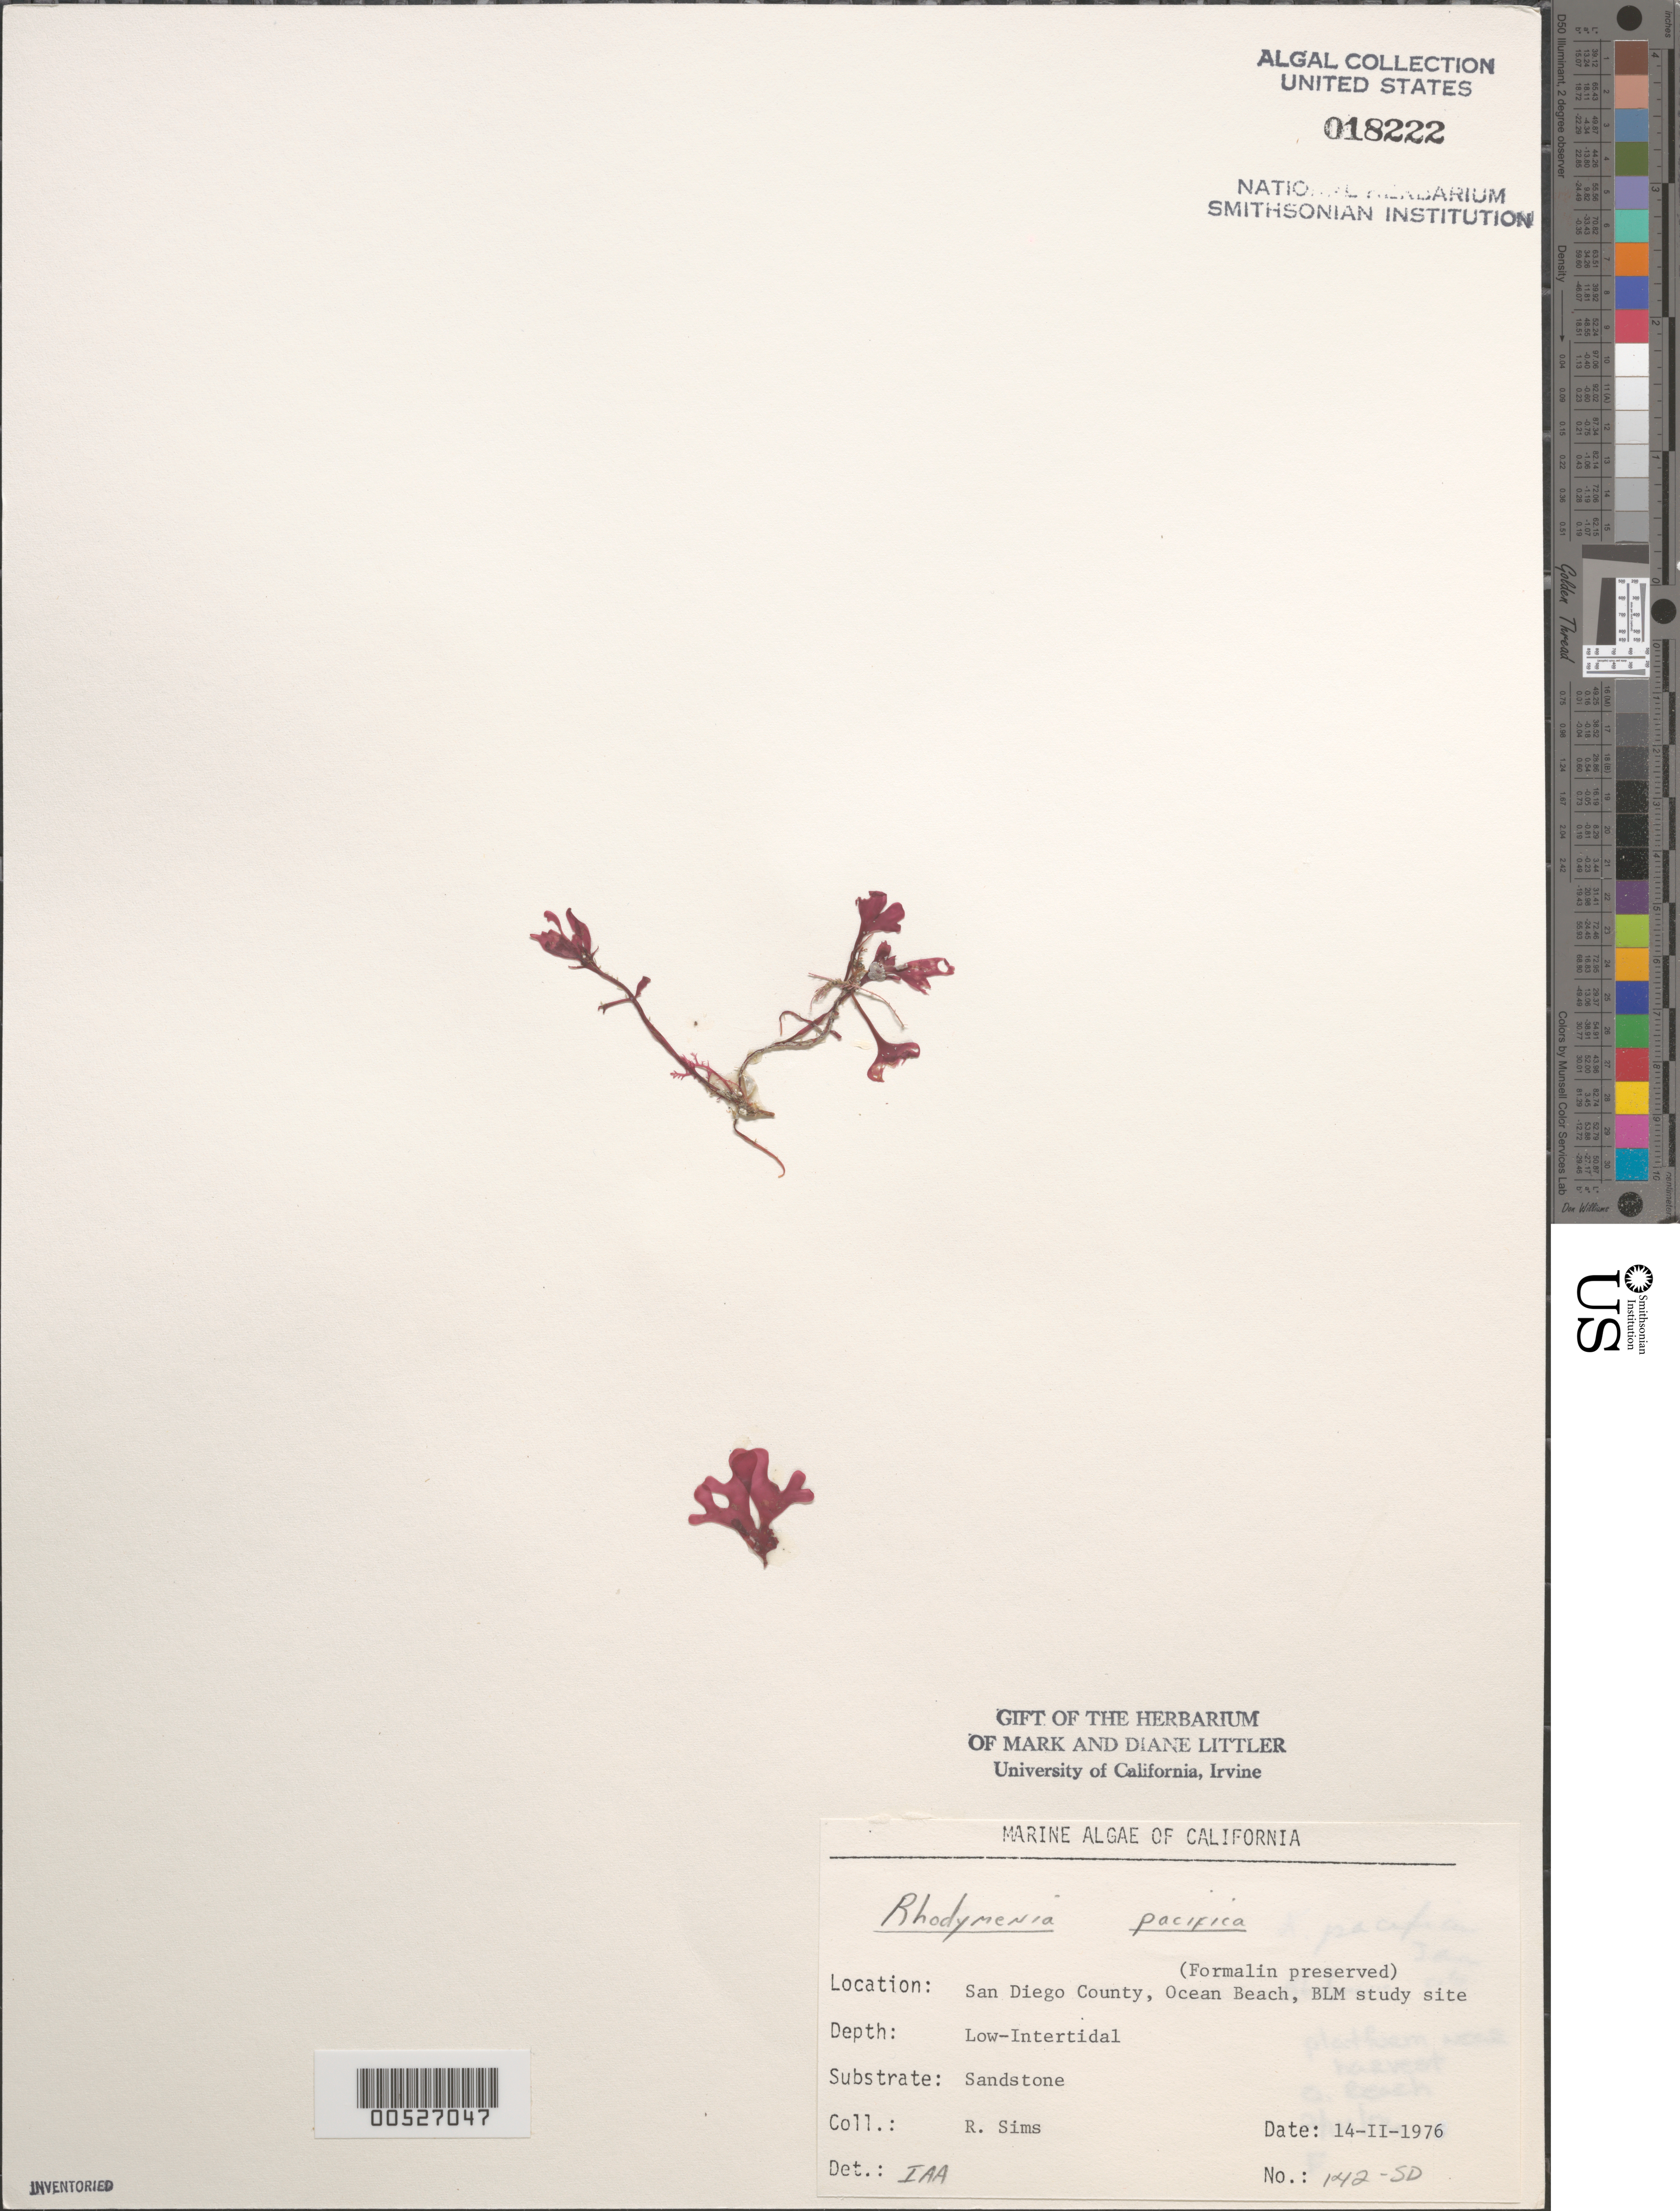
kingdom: Plantae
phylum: Rhodophyta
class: Florideophyceae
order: Rhodymeniales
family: Rhodymeniaceae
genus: Rhodymenia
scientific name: Rhodymenia pacifica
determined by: Abbott, Isabella A.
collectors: R. H. Sims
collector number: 142-sd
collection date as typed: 14 Feb 1976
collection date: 1976-02-14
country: United States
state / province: California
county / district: San Diego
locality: Ocean Beach, end of Del Monte Street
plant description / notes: BLM-SOCALBIGHT Rocky Intertidal Survey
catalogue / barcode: US 18222